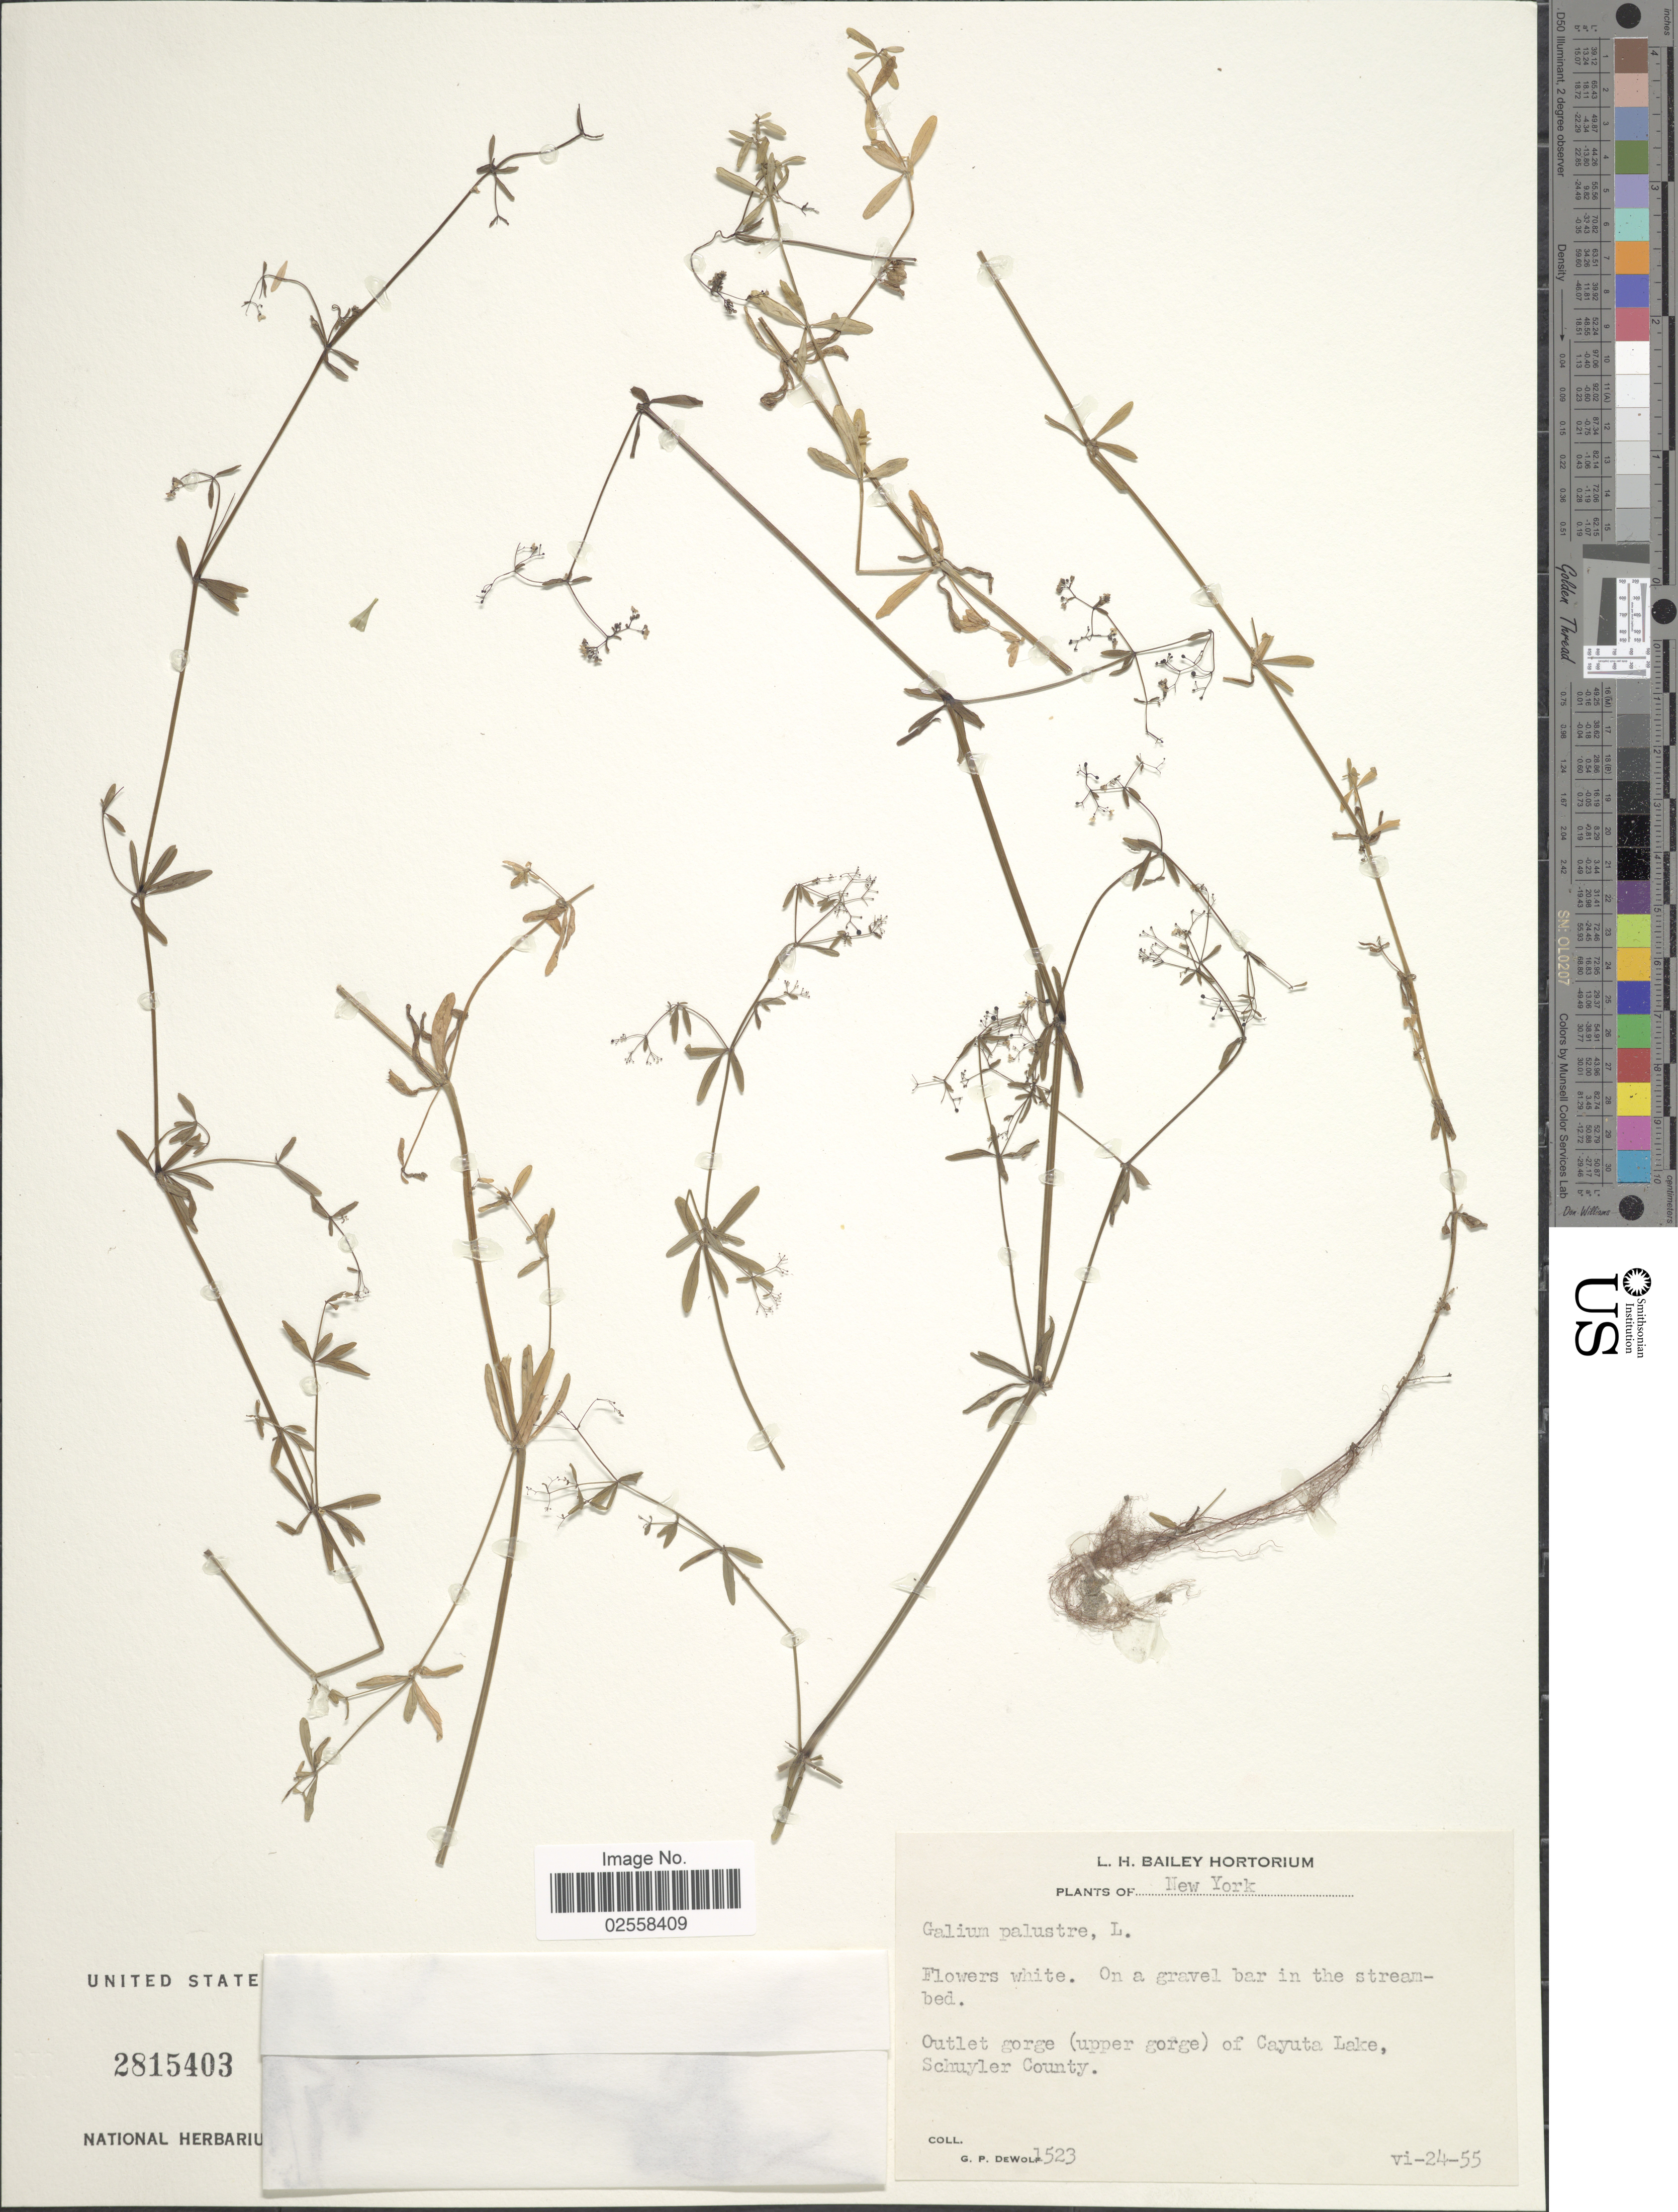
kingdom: Plantae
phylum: Tracheophyta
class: Magnoliopsida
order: Gentianales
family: Rubiaceae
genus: Galium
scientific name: Galium plumosum subsp. plumosum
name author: Rusby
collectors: G. DeWolf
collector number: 1523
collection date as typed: Transcribed d/m/y: 24/6/55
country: United States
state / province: New York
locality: Outlet gorge (upper gorge) of Cayuta Lake, Schuyler County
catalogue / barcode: US 2815403